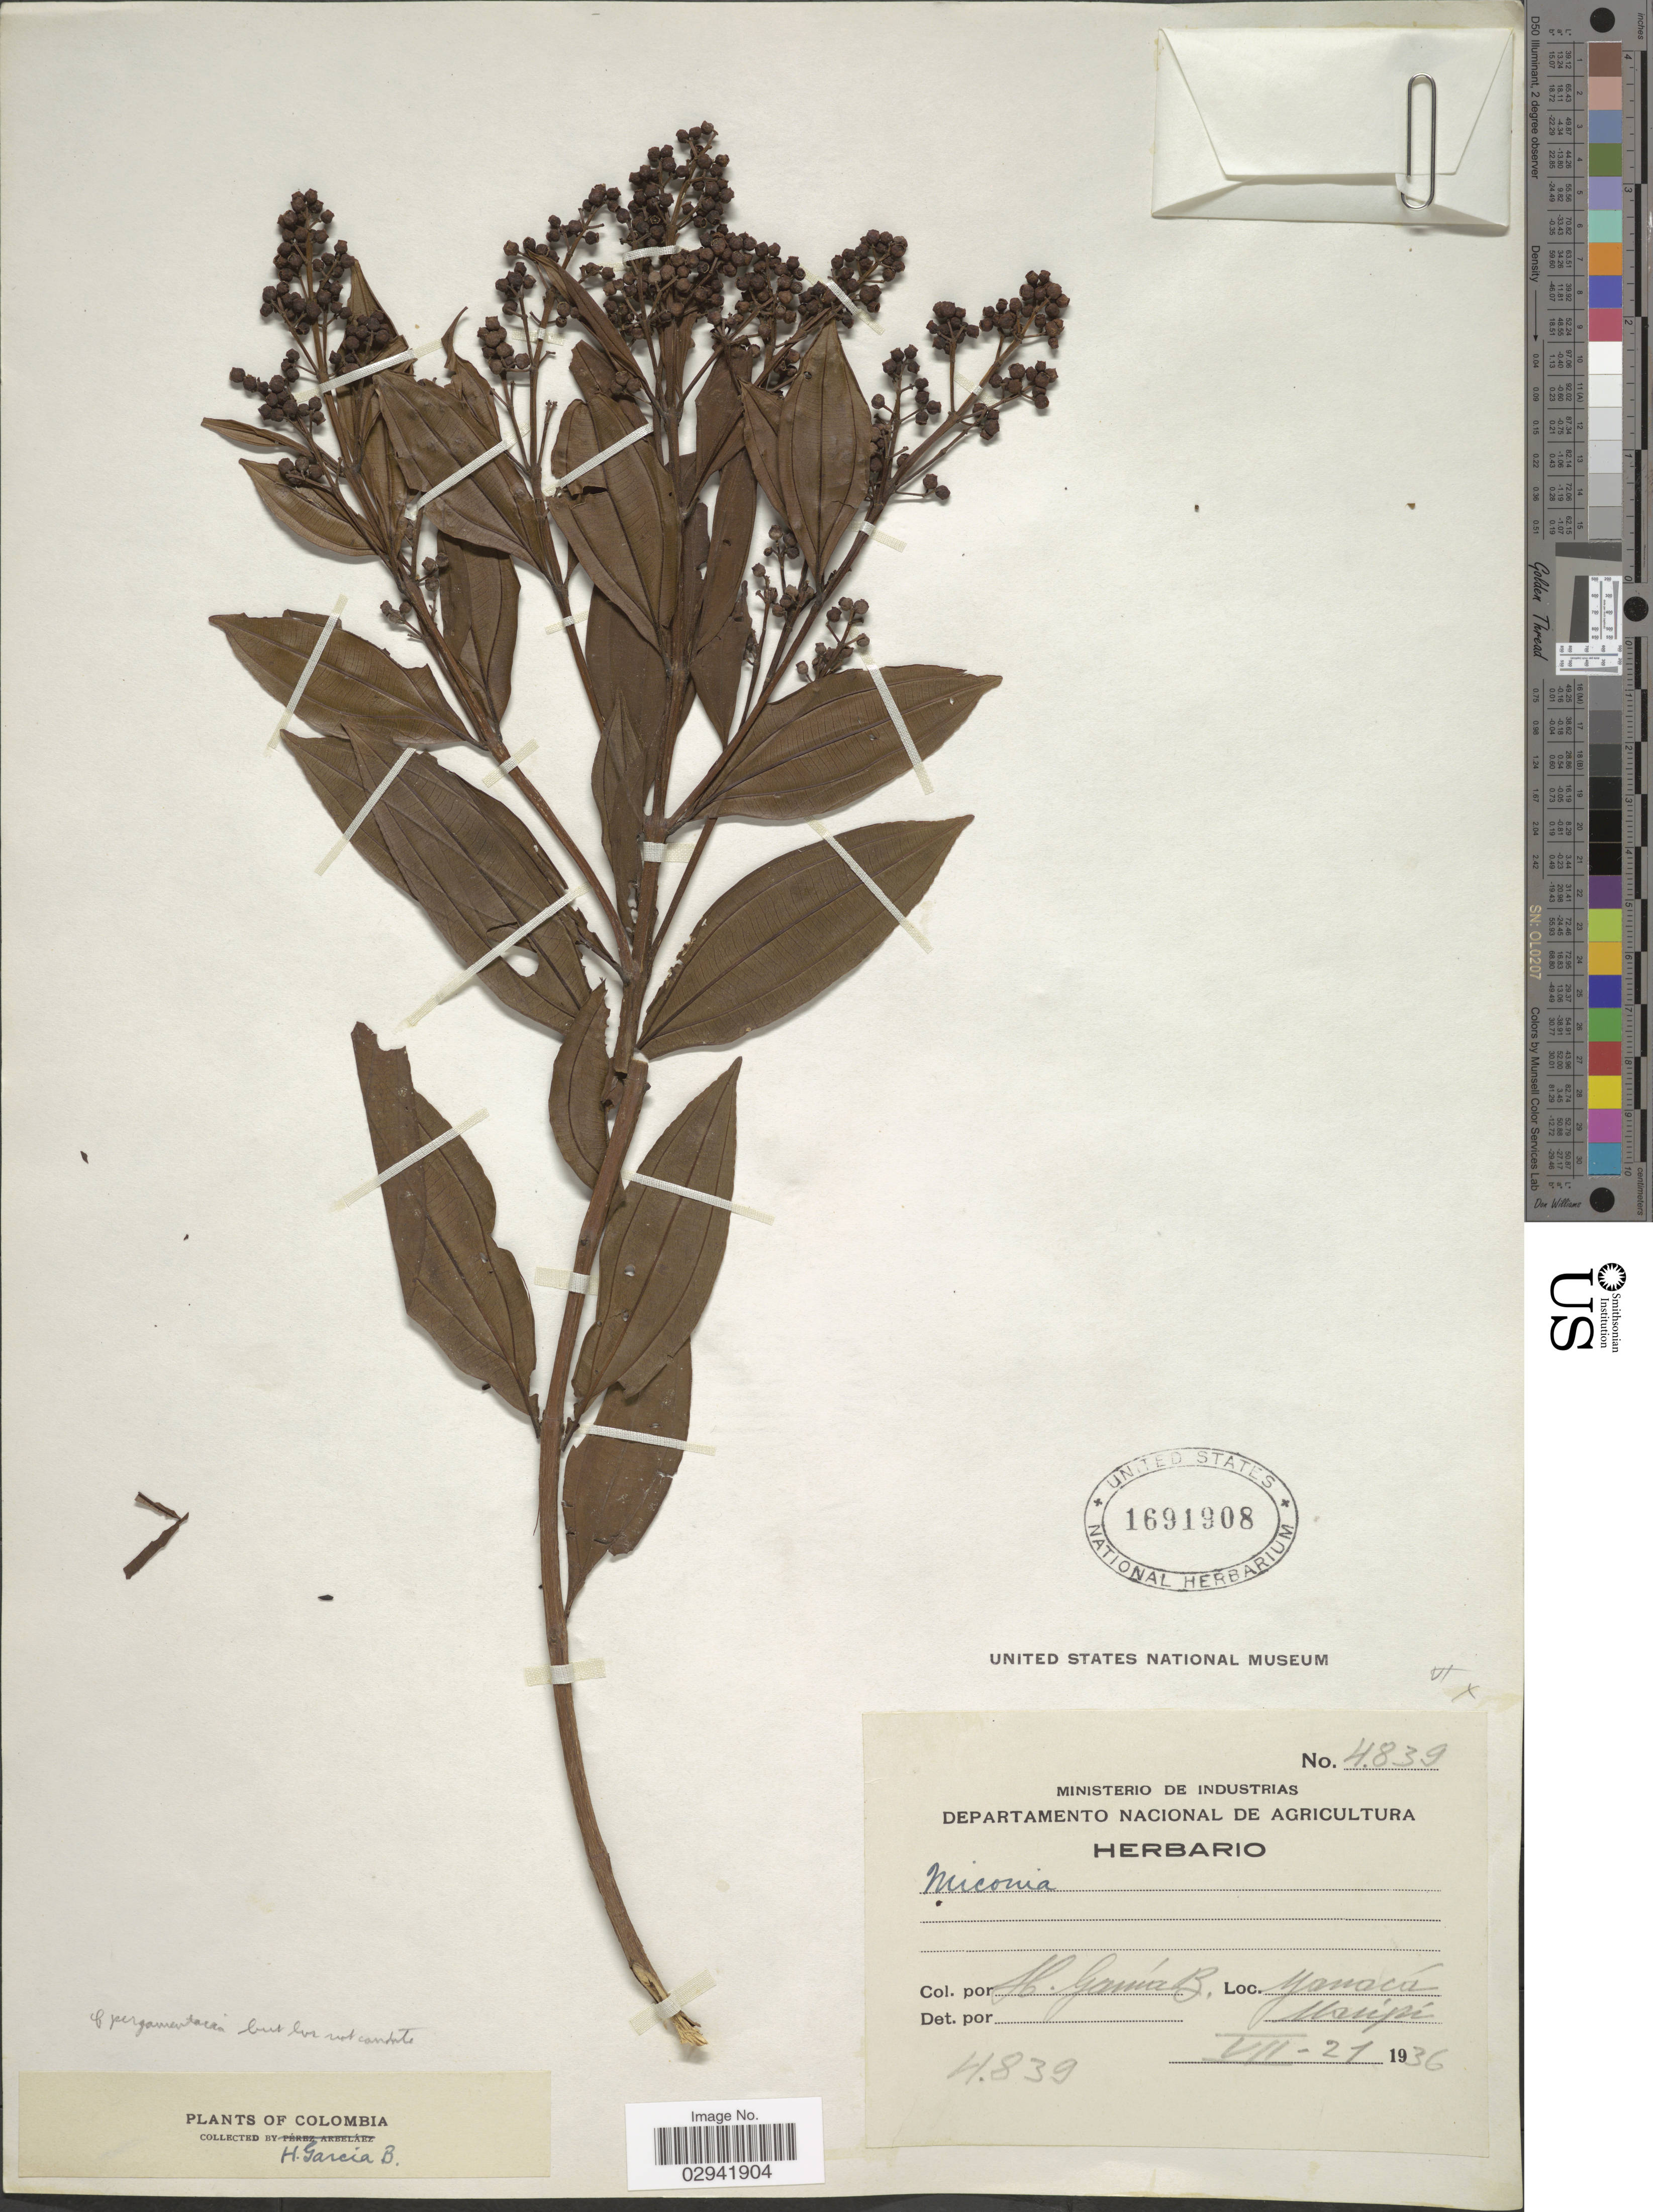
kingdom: Plantae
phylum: Tracheophyta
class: Magnoliopsida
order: Myrtales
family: Melastomataceae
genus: Miconia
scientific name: Miconia pergamentacea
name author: Cogn.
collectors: H. García B.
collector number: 4839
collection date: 1936-07-27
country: Colombia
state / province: Boyacá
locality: Yanacá, Maripí.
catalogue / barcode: US 1691908